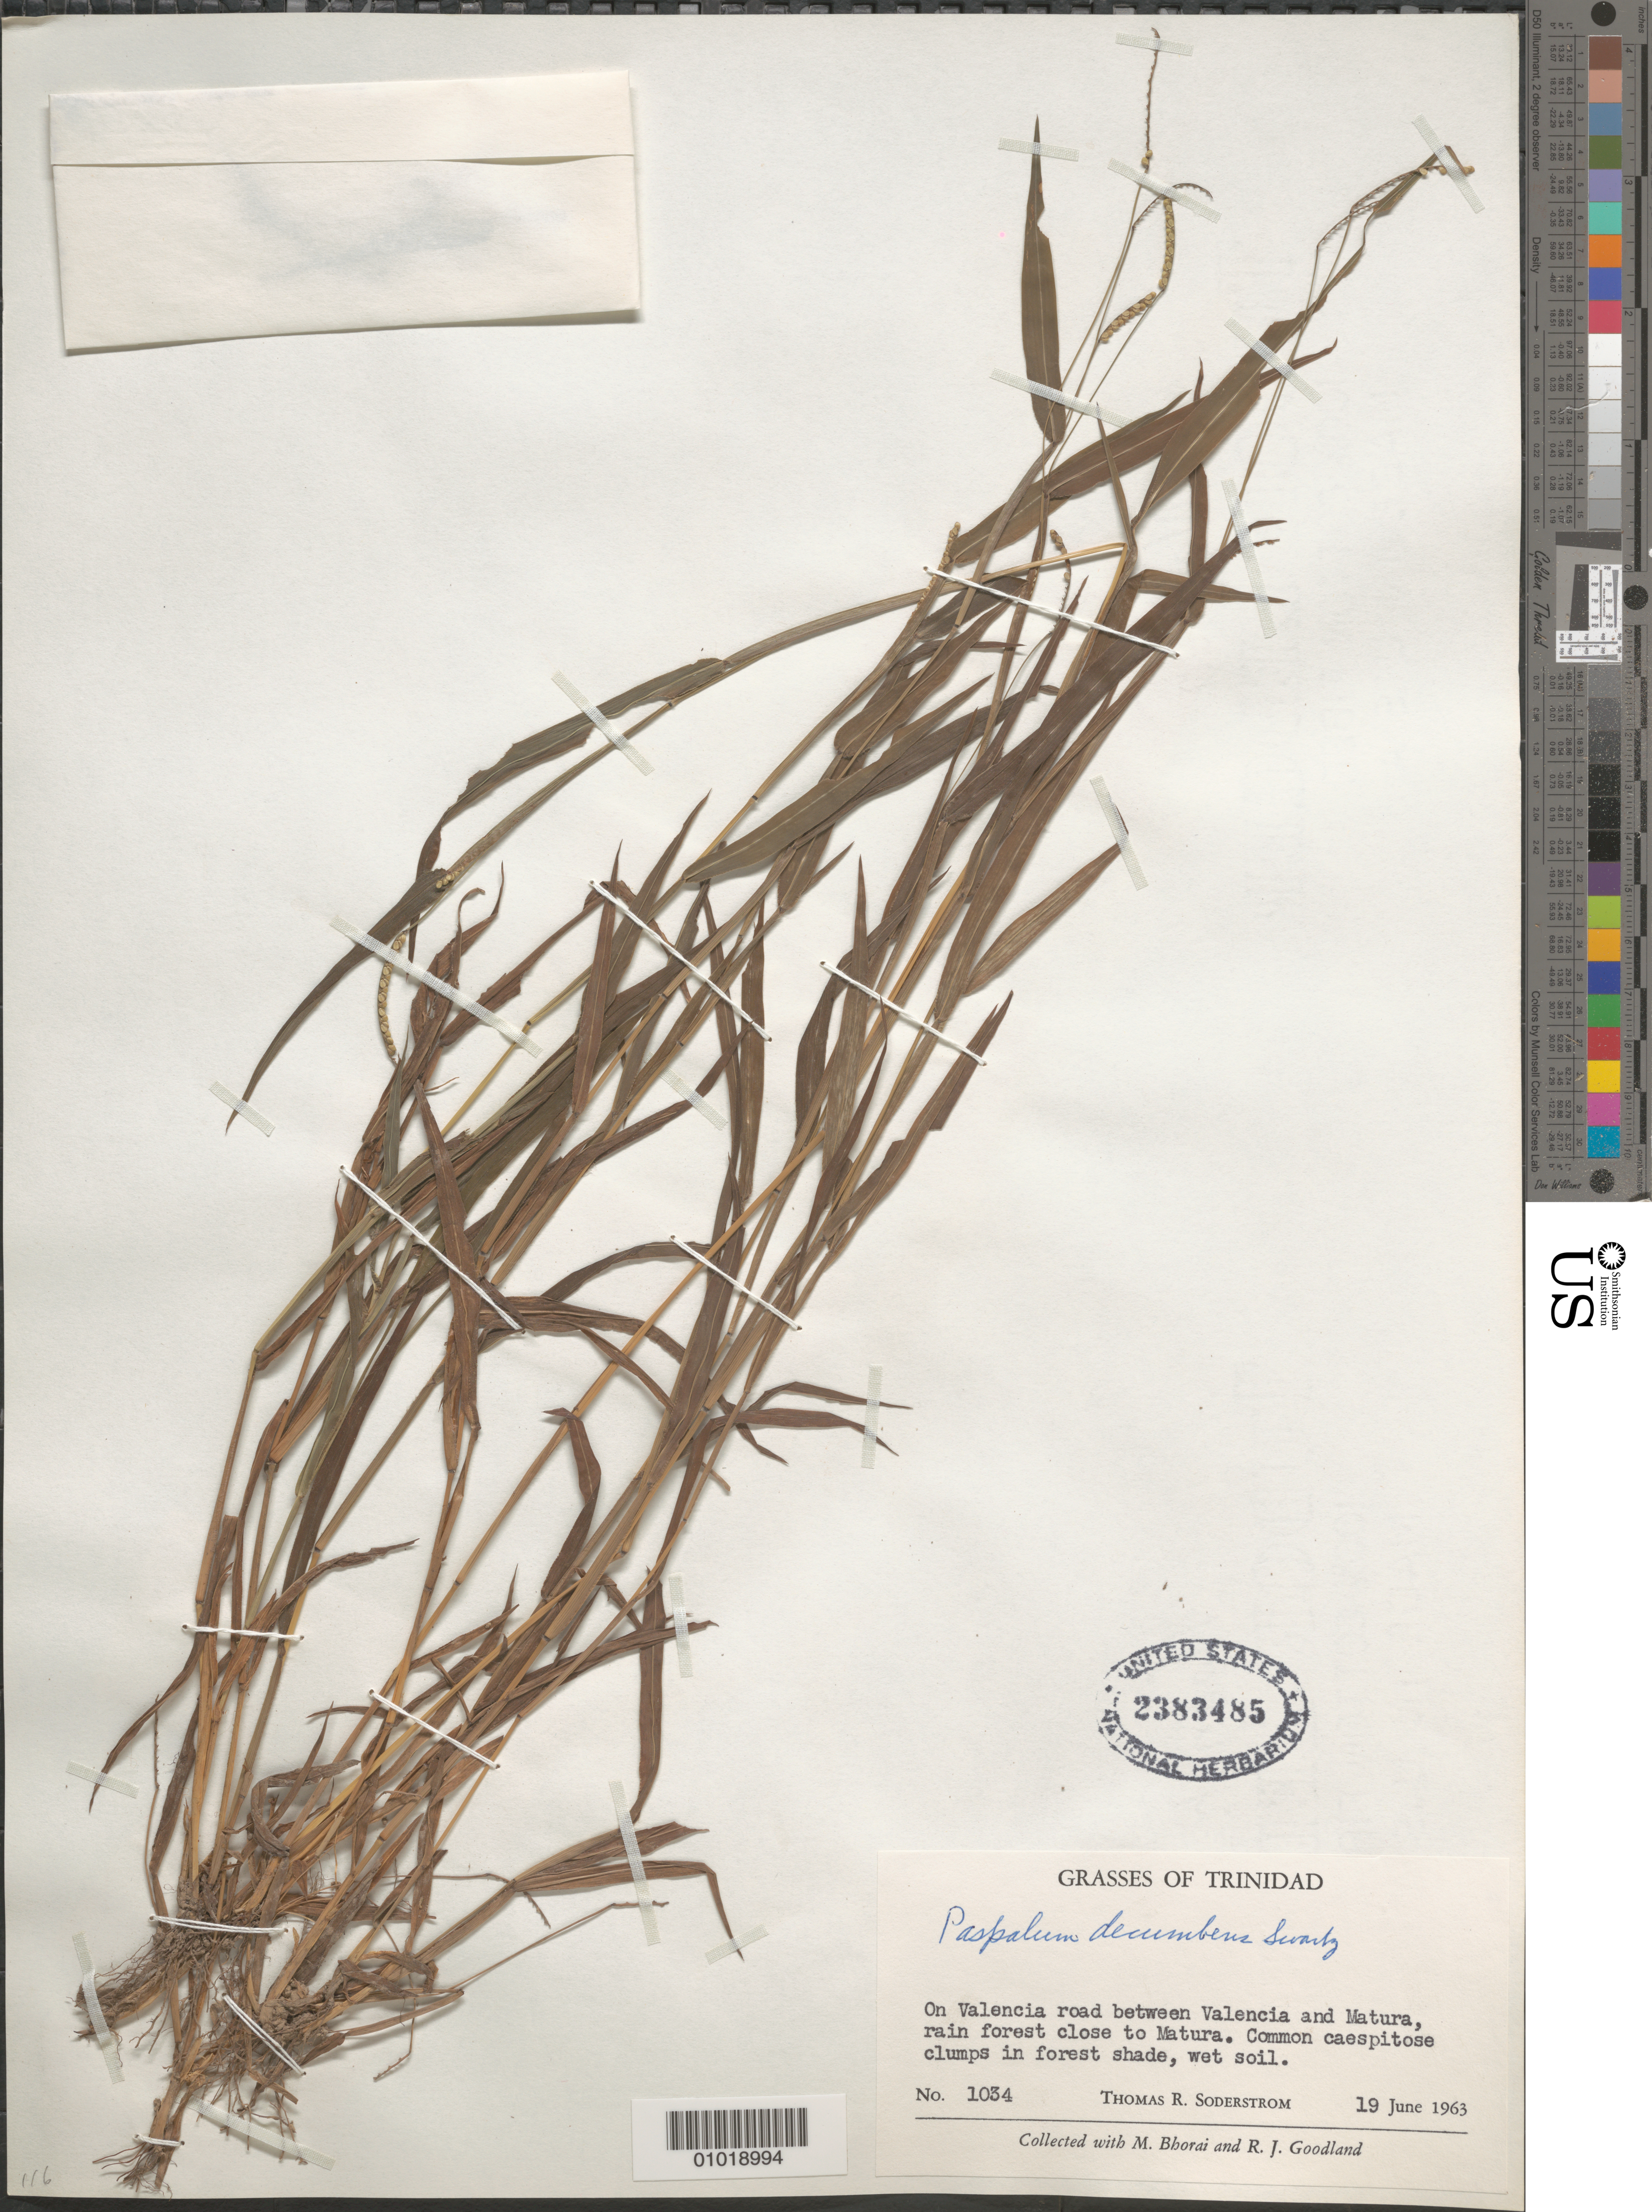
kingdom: Plantae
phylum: Tracheophyta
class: Liliopsida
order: Poales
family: Poaceae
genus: Paspalum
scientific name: Paspalum decumbens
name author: Sw.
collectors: T. R. Soderstrom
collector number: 1034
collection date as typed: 19 Jun 1963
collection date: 1963-06-19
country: Trinidad and Tobago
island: Trinidad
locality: On Valencia road between Valencia and Matura, rainforest close to Matura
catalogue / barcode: US 2382485